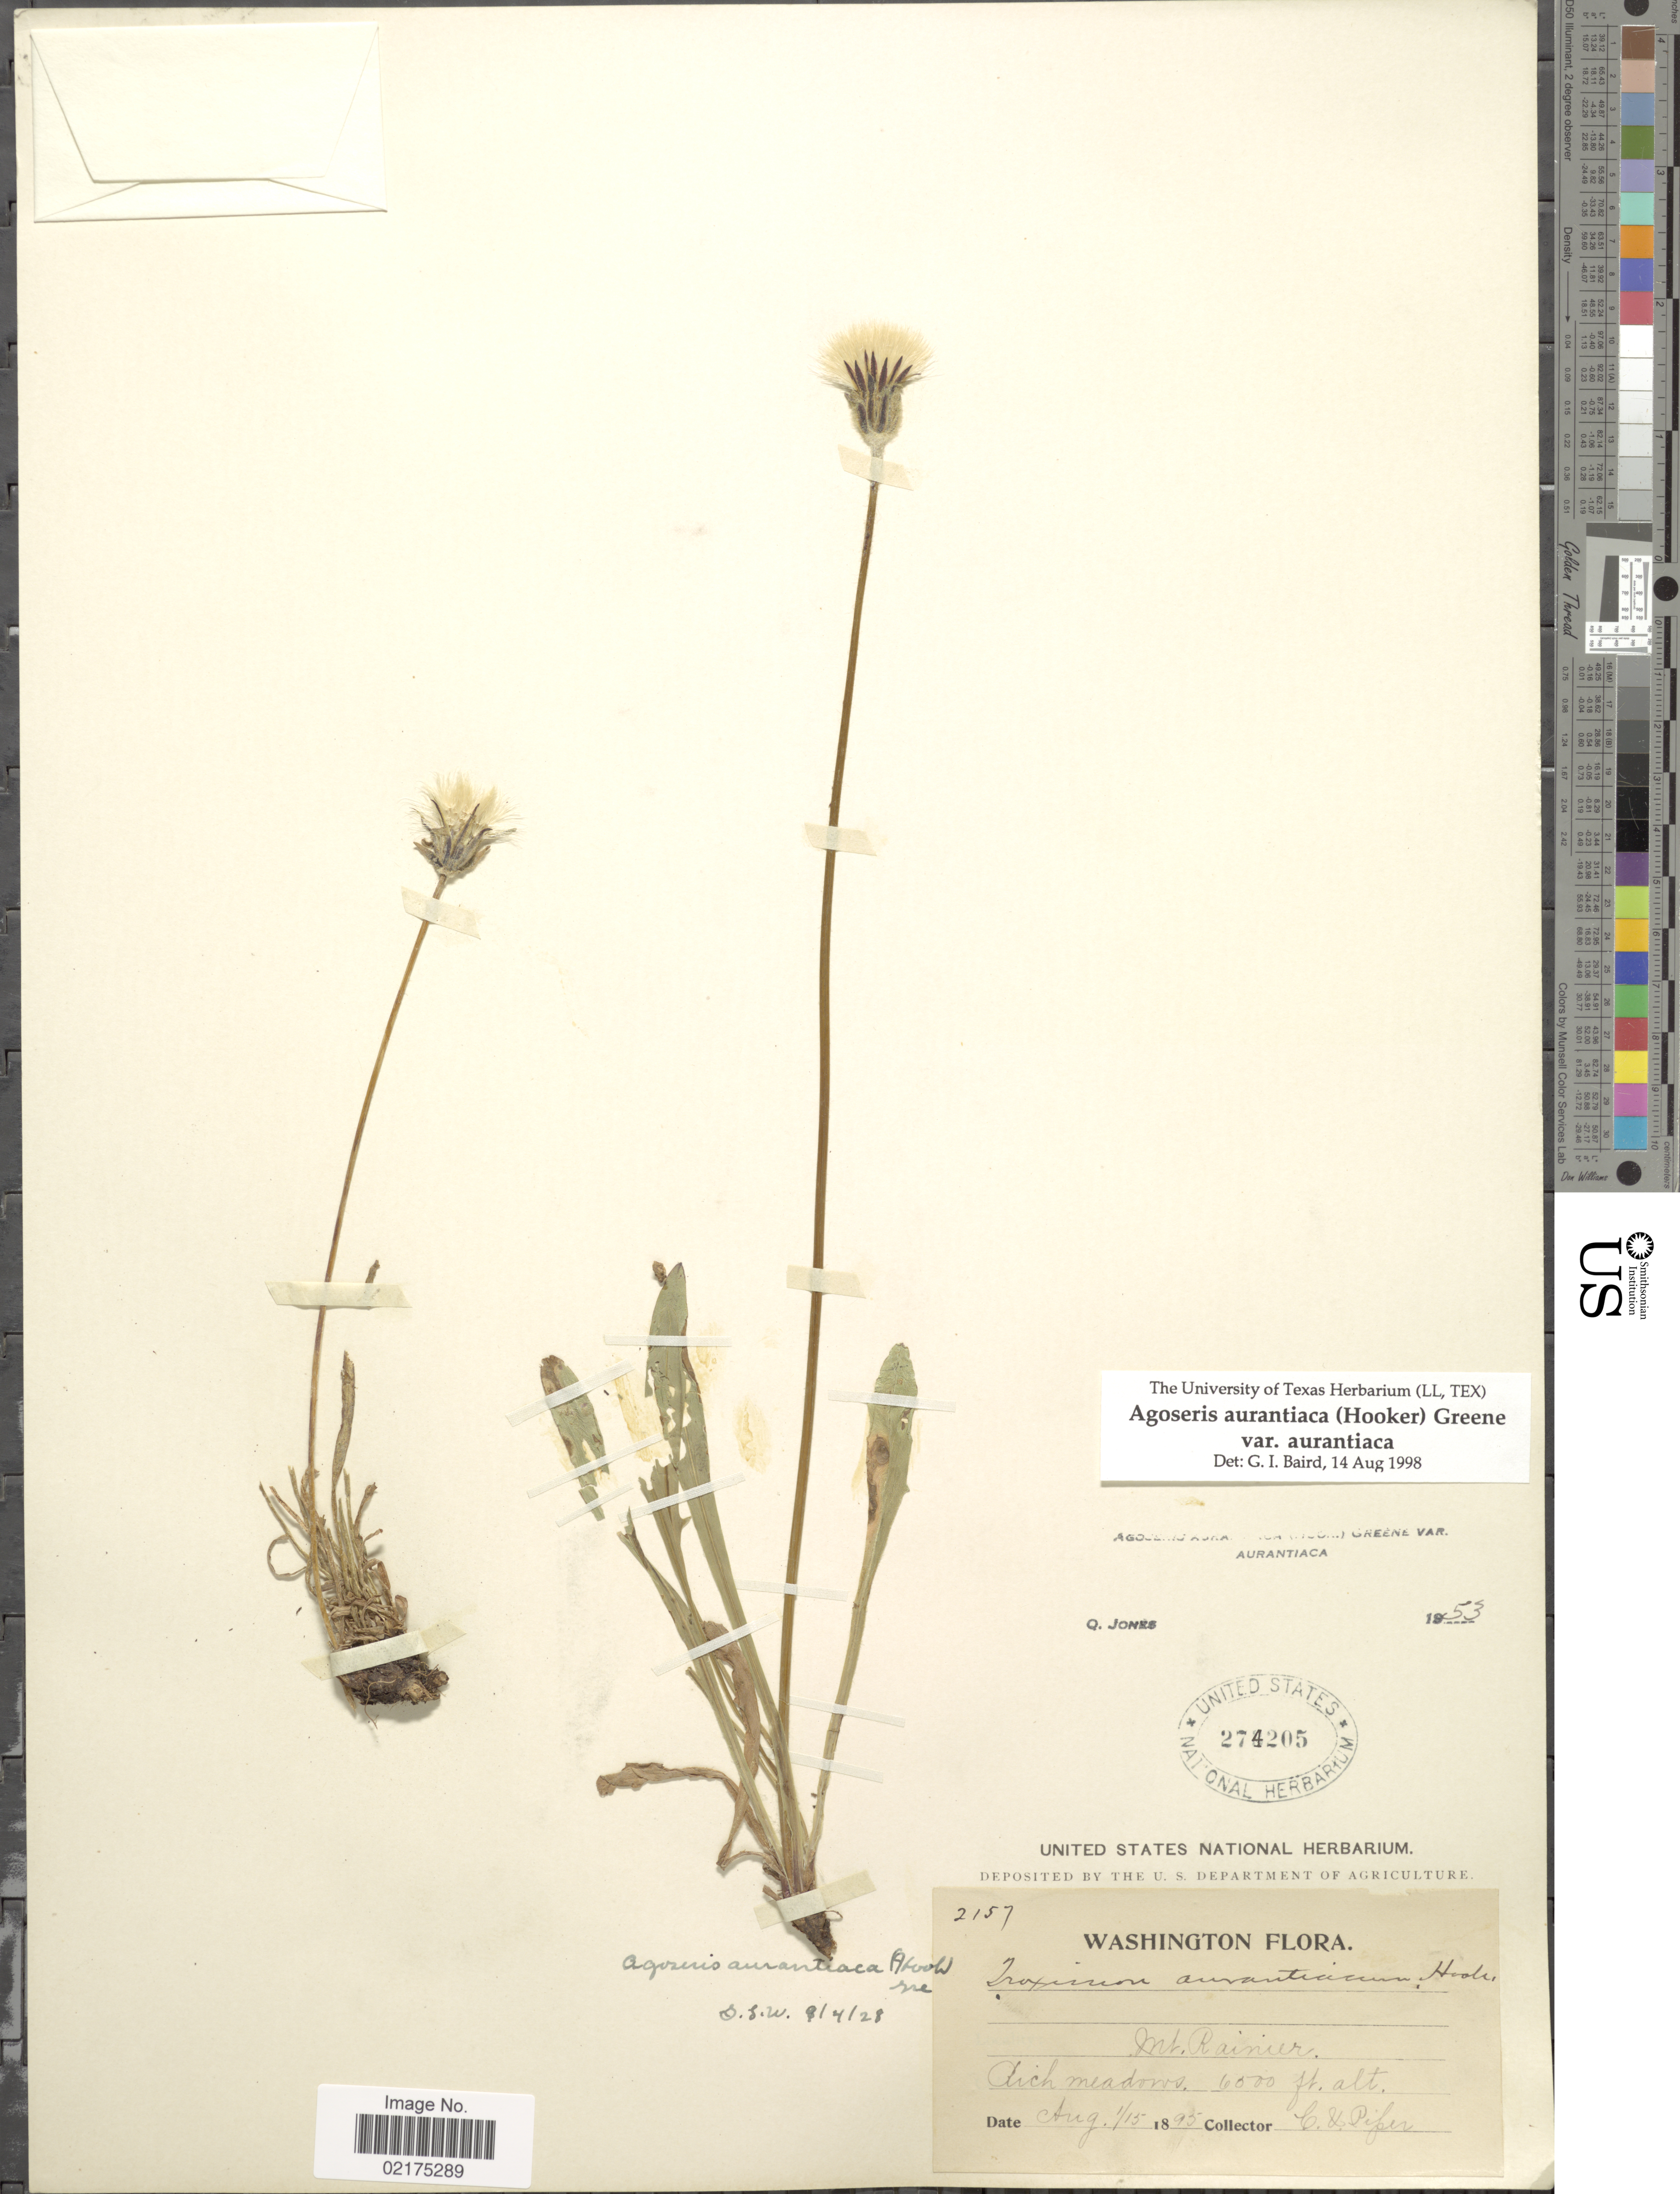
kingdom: Plantae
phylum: Tracheophyta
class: Magnoliopsida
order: Asterales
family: Asteraceae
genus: Agoseris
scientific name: Agoseris aurantiaca var. aurantiaca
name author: (Hook.) Greene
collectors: C. V. Piper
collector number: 2157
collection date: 1895-08-01/1895-08-15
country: United States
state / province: Washington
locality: Mt. Rainier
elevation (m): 1981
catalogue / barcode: US 274205